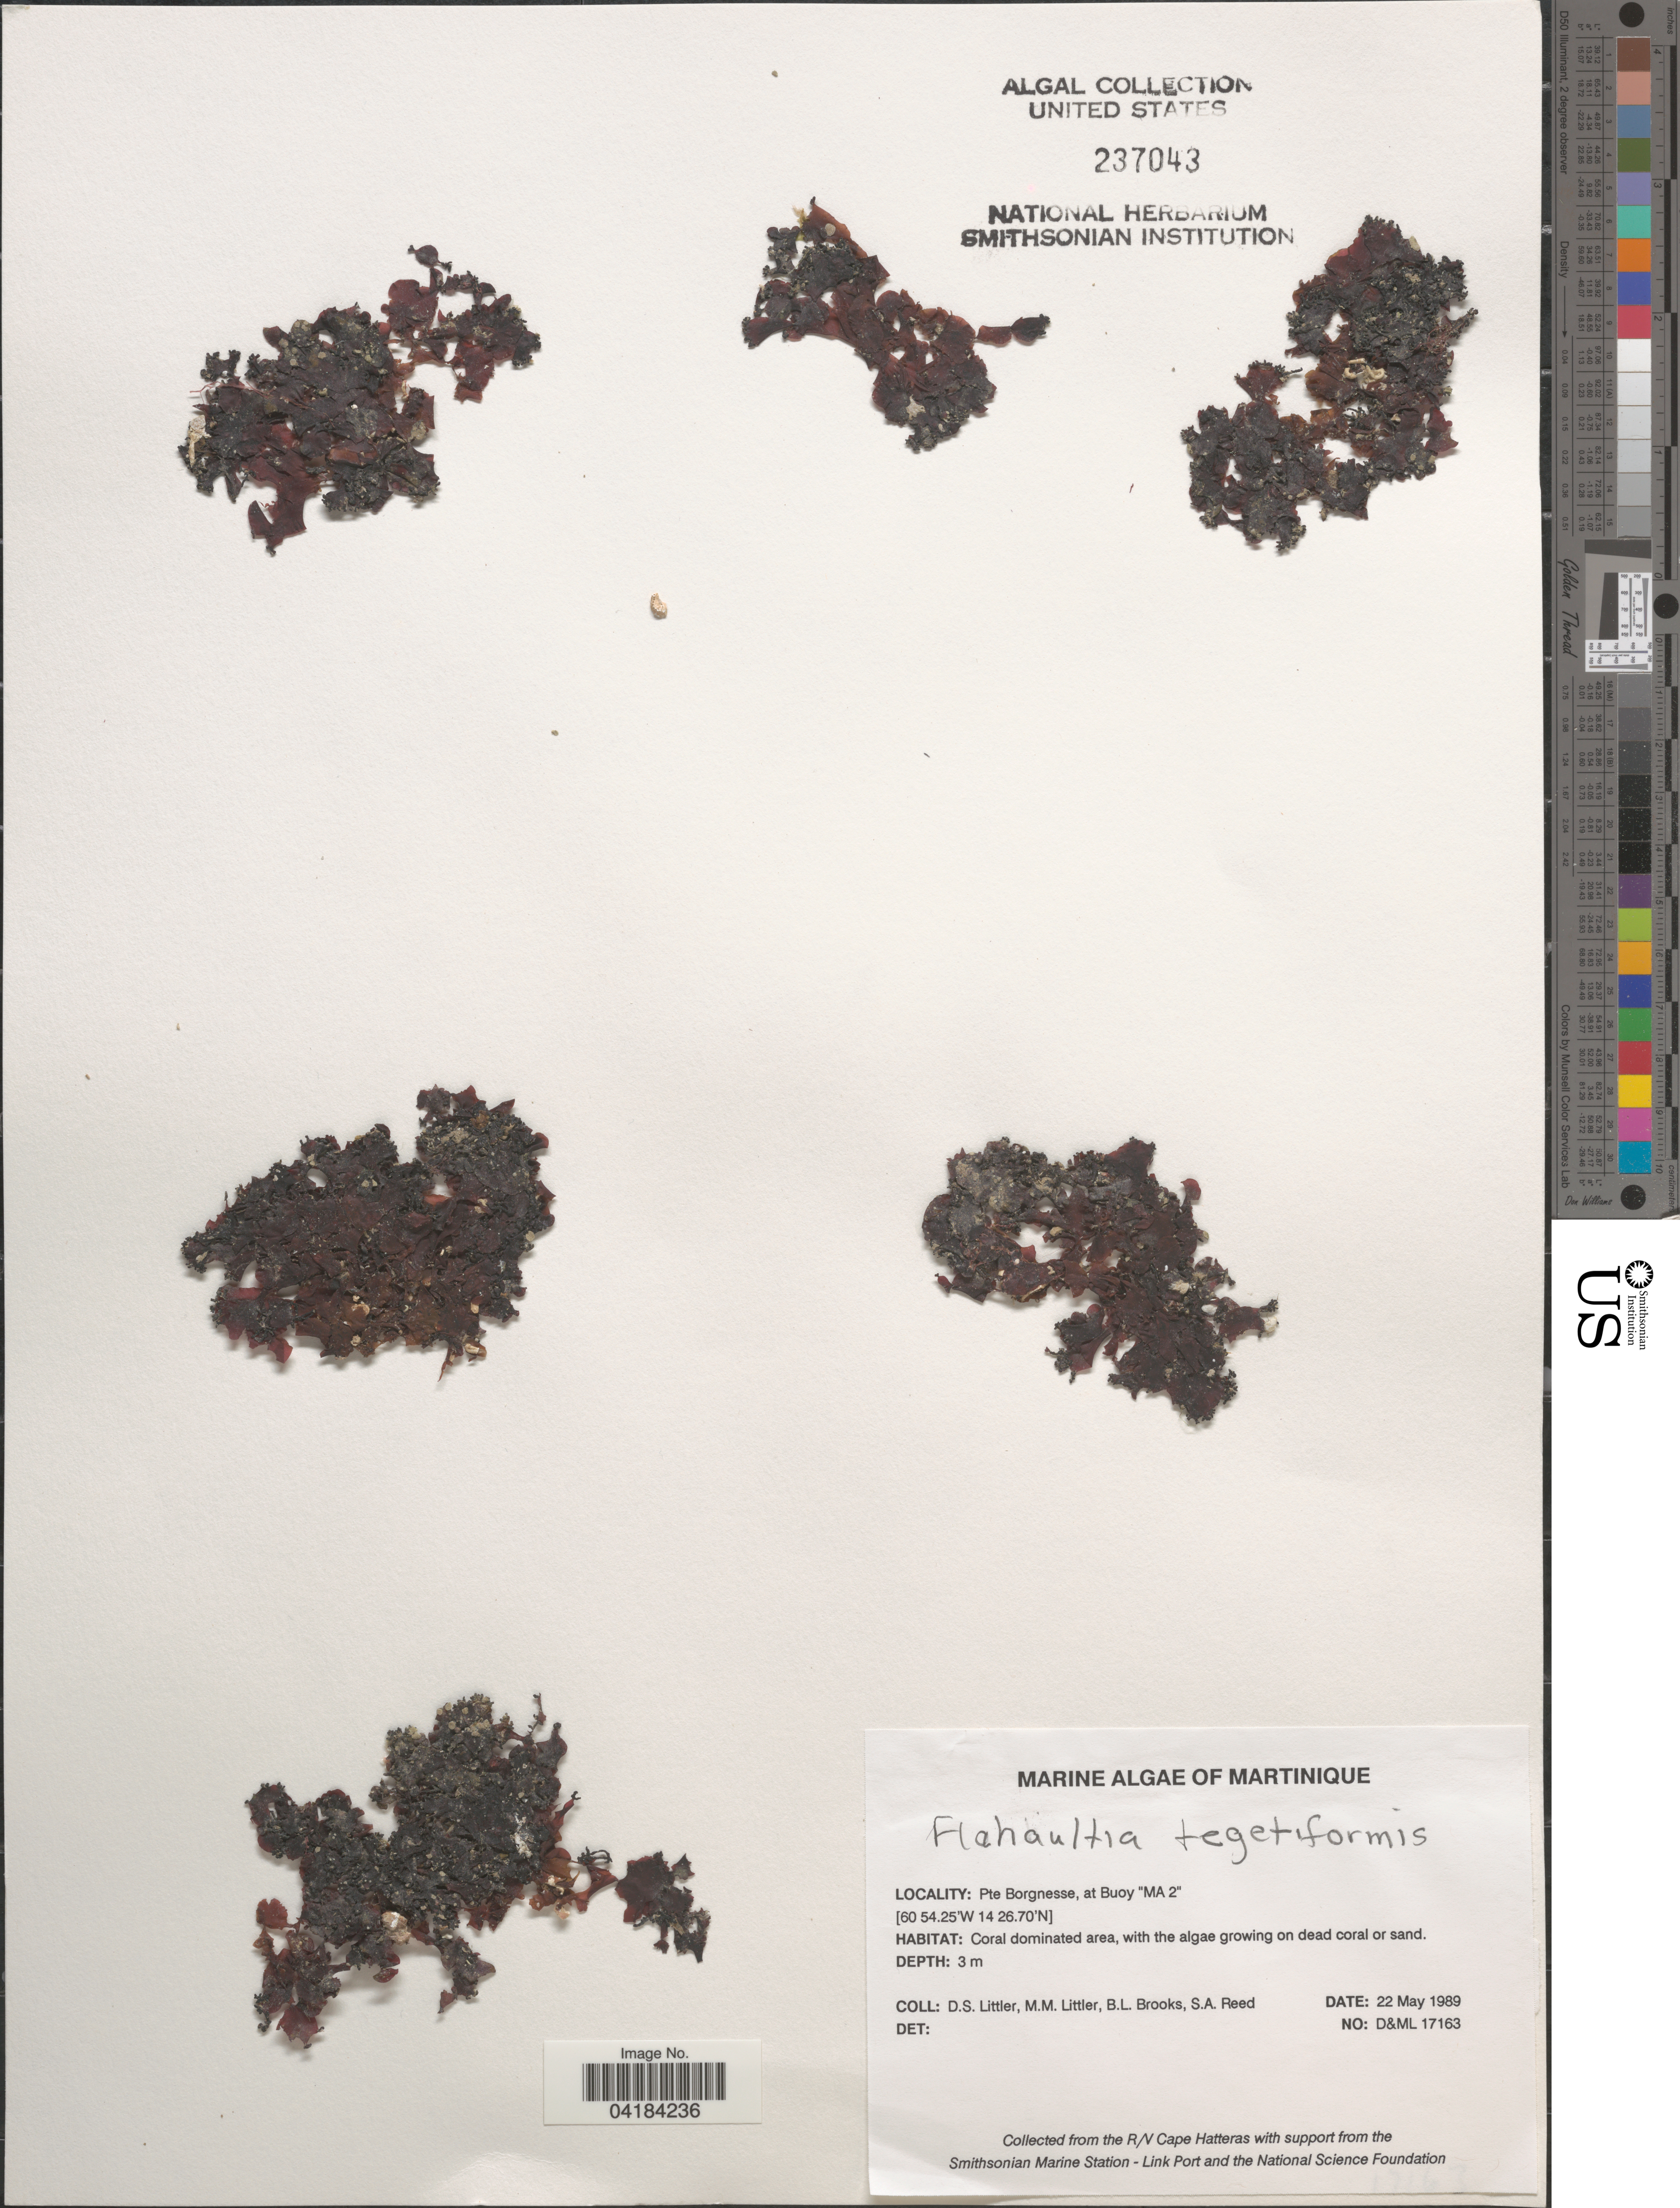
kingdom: Plantae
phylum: Rhodophyta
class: Florideophyceae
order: Gigartinales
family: Solieriaceae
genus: Flahaultia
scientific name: Flahaultia tegetiformans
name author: W.R. Taylor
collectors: D. S. Littler, B. Brooks & S. Reed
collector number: D&ML17163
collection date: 1989-05-22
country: Martinique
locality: Pte Borgnesse, at Buoy "MA 2".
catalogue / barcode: US 237043